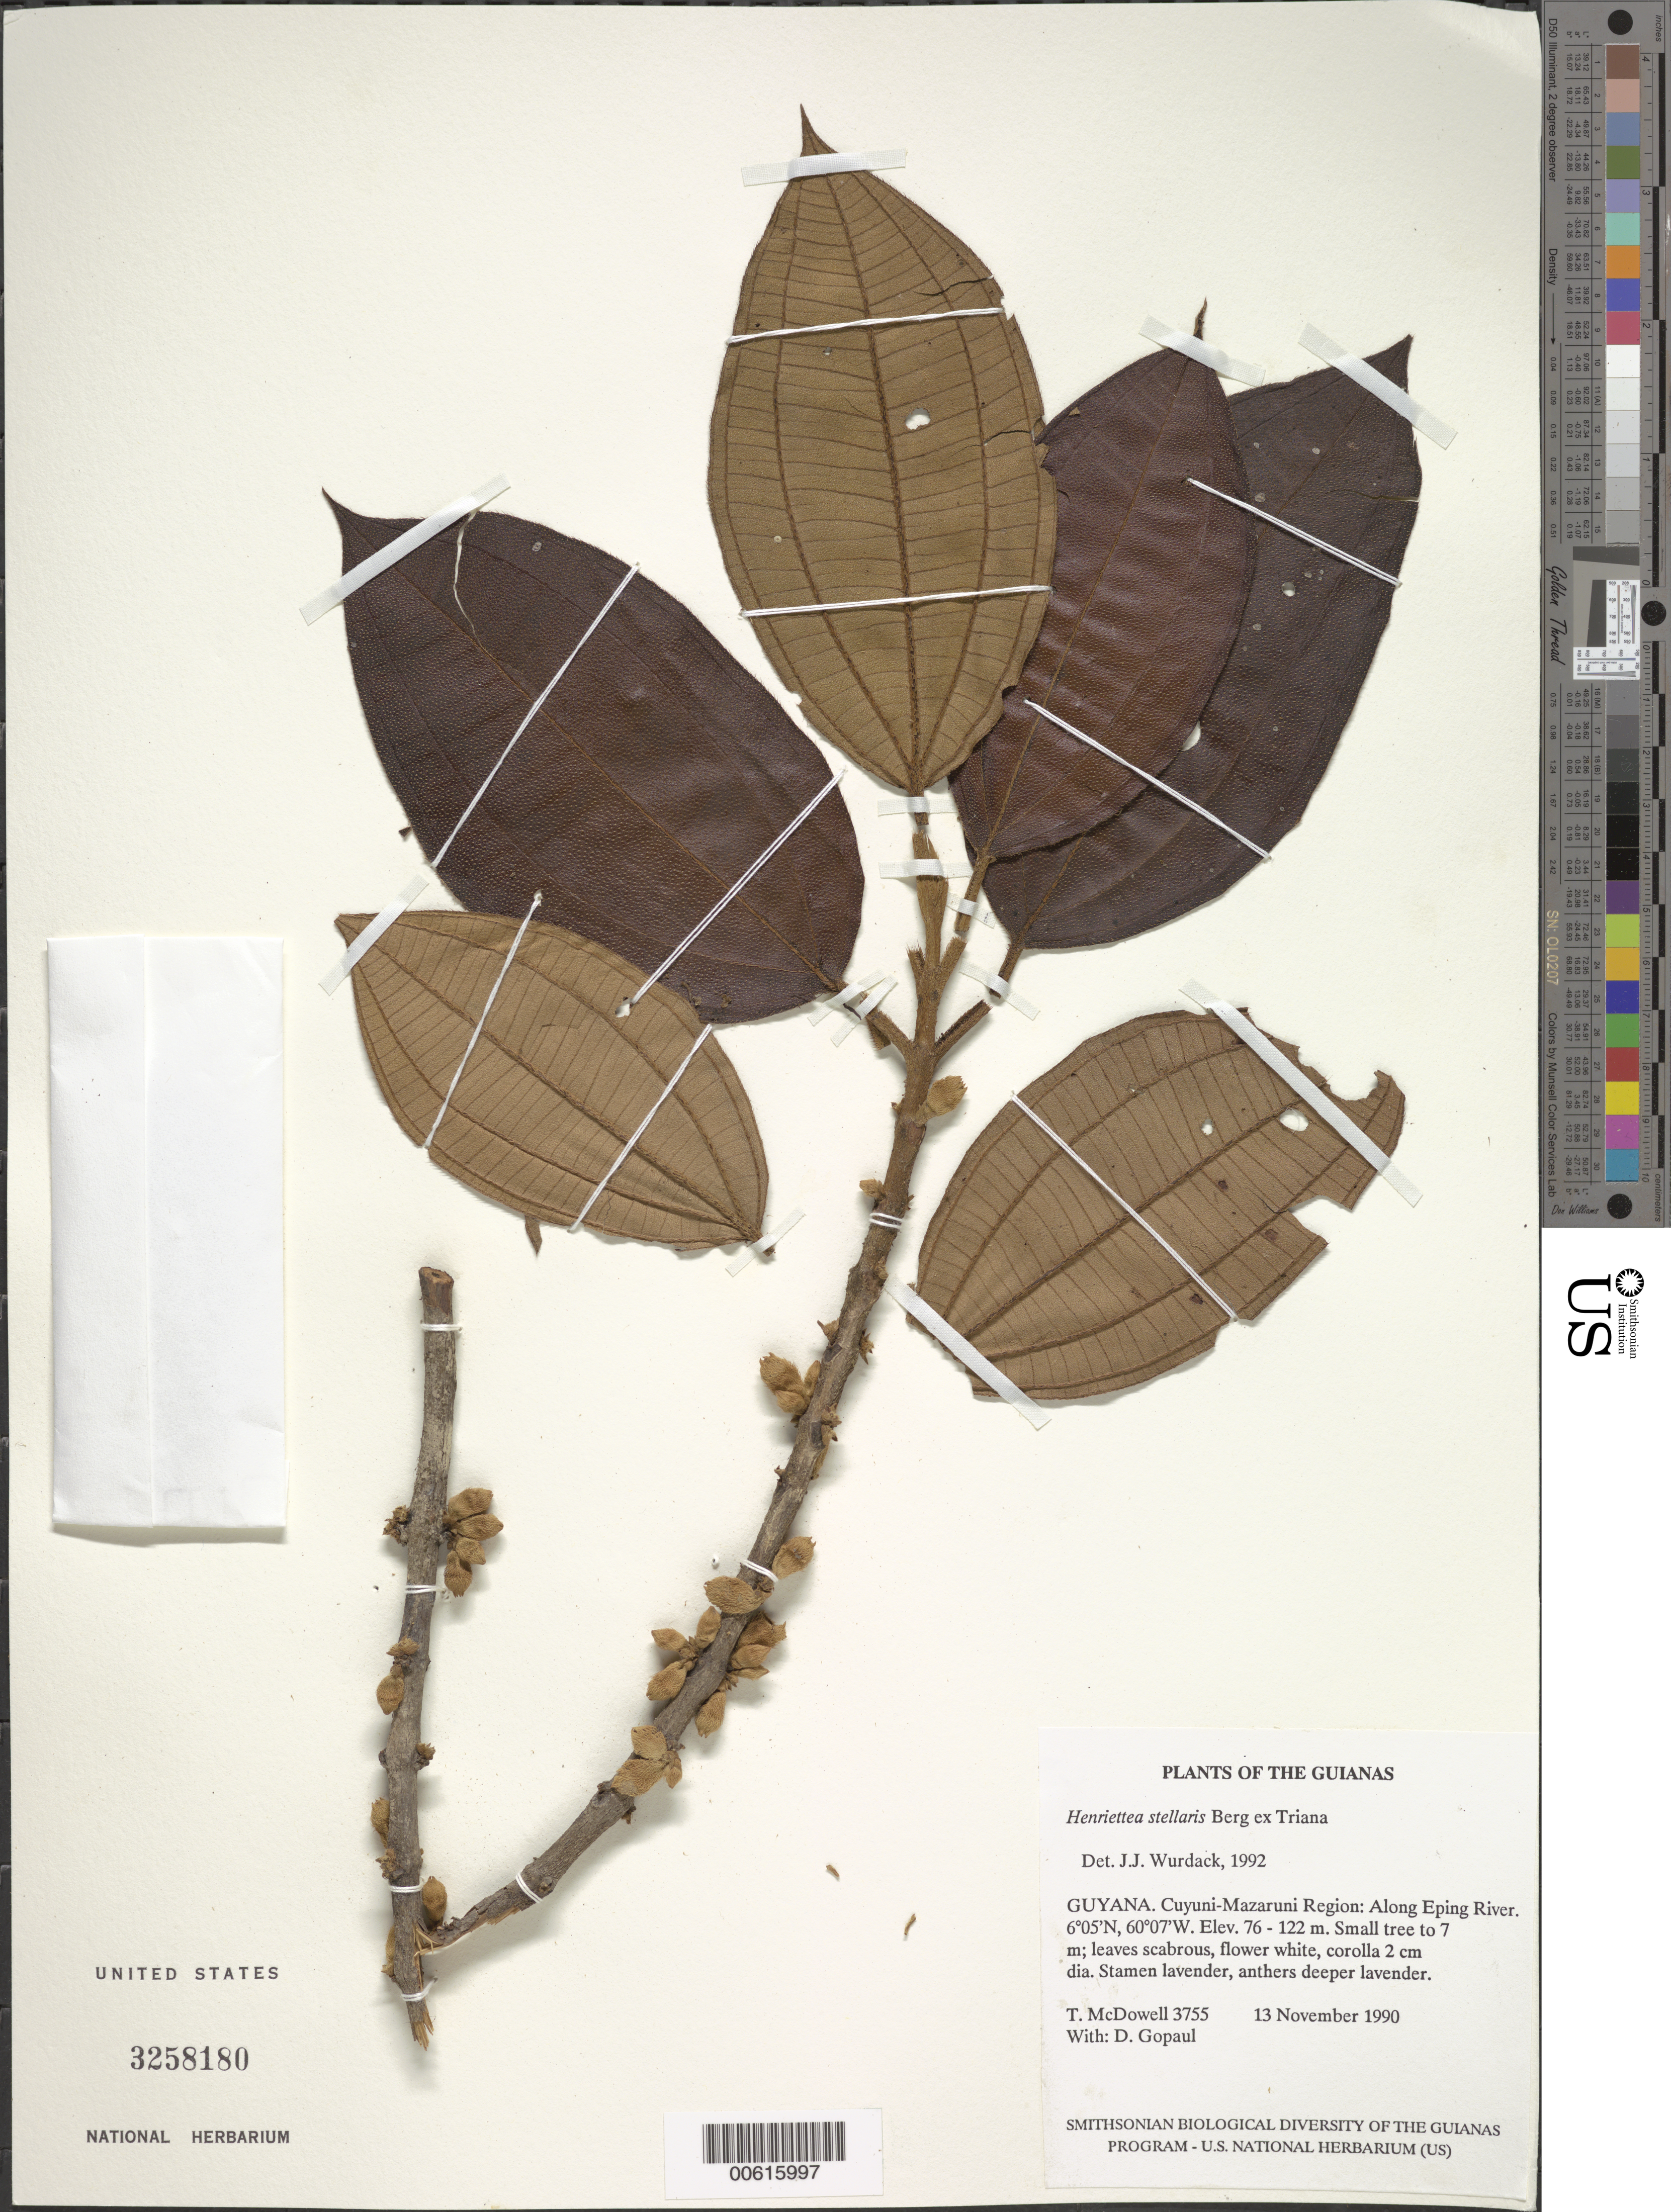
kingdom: Plantae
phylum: Tracheophyta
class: Magnoliopsida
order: Myrtales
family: Melastomataceae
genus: Henriettea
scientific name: Henriettea stellaris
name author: O. Berg ex Triana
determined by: Wurdack, John J., (US), US (UNITED STATES)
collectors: T. McDowell & D. Gopaul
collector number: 3755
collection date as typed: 13 November 1990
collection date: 1990-11-13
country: Guyana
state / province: Cuyuni-Mazaruni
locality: At edge of clearing, Golden Star Resources camp, Eping River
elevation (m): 76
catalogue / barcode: US 3258180